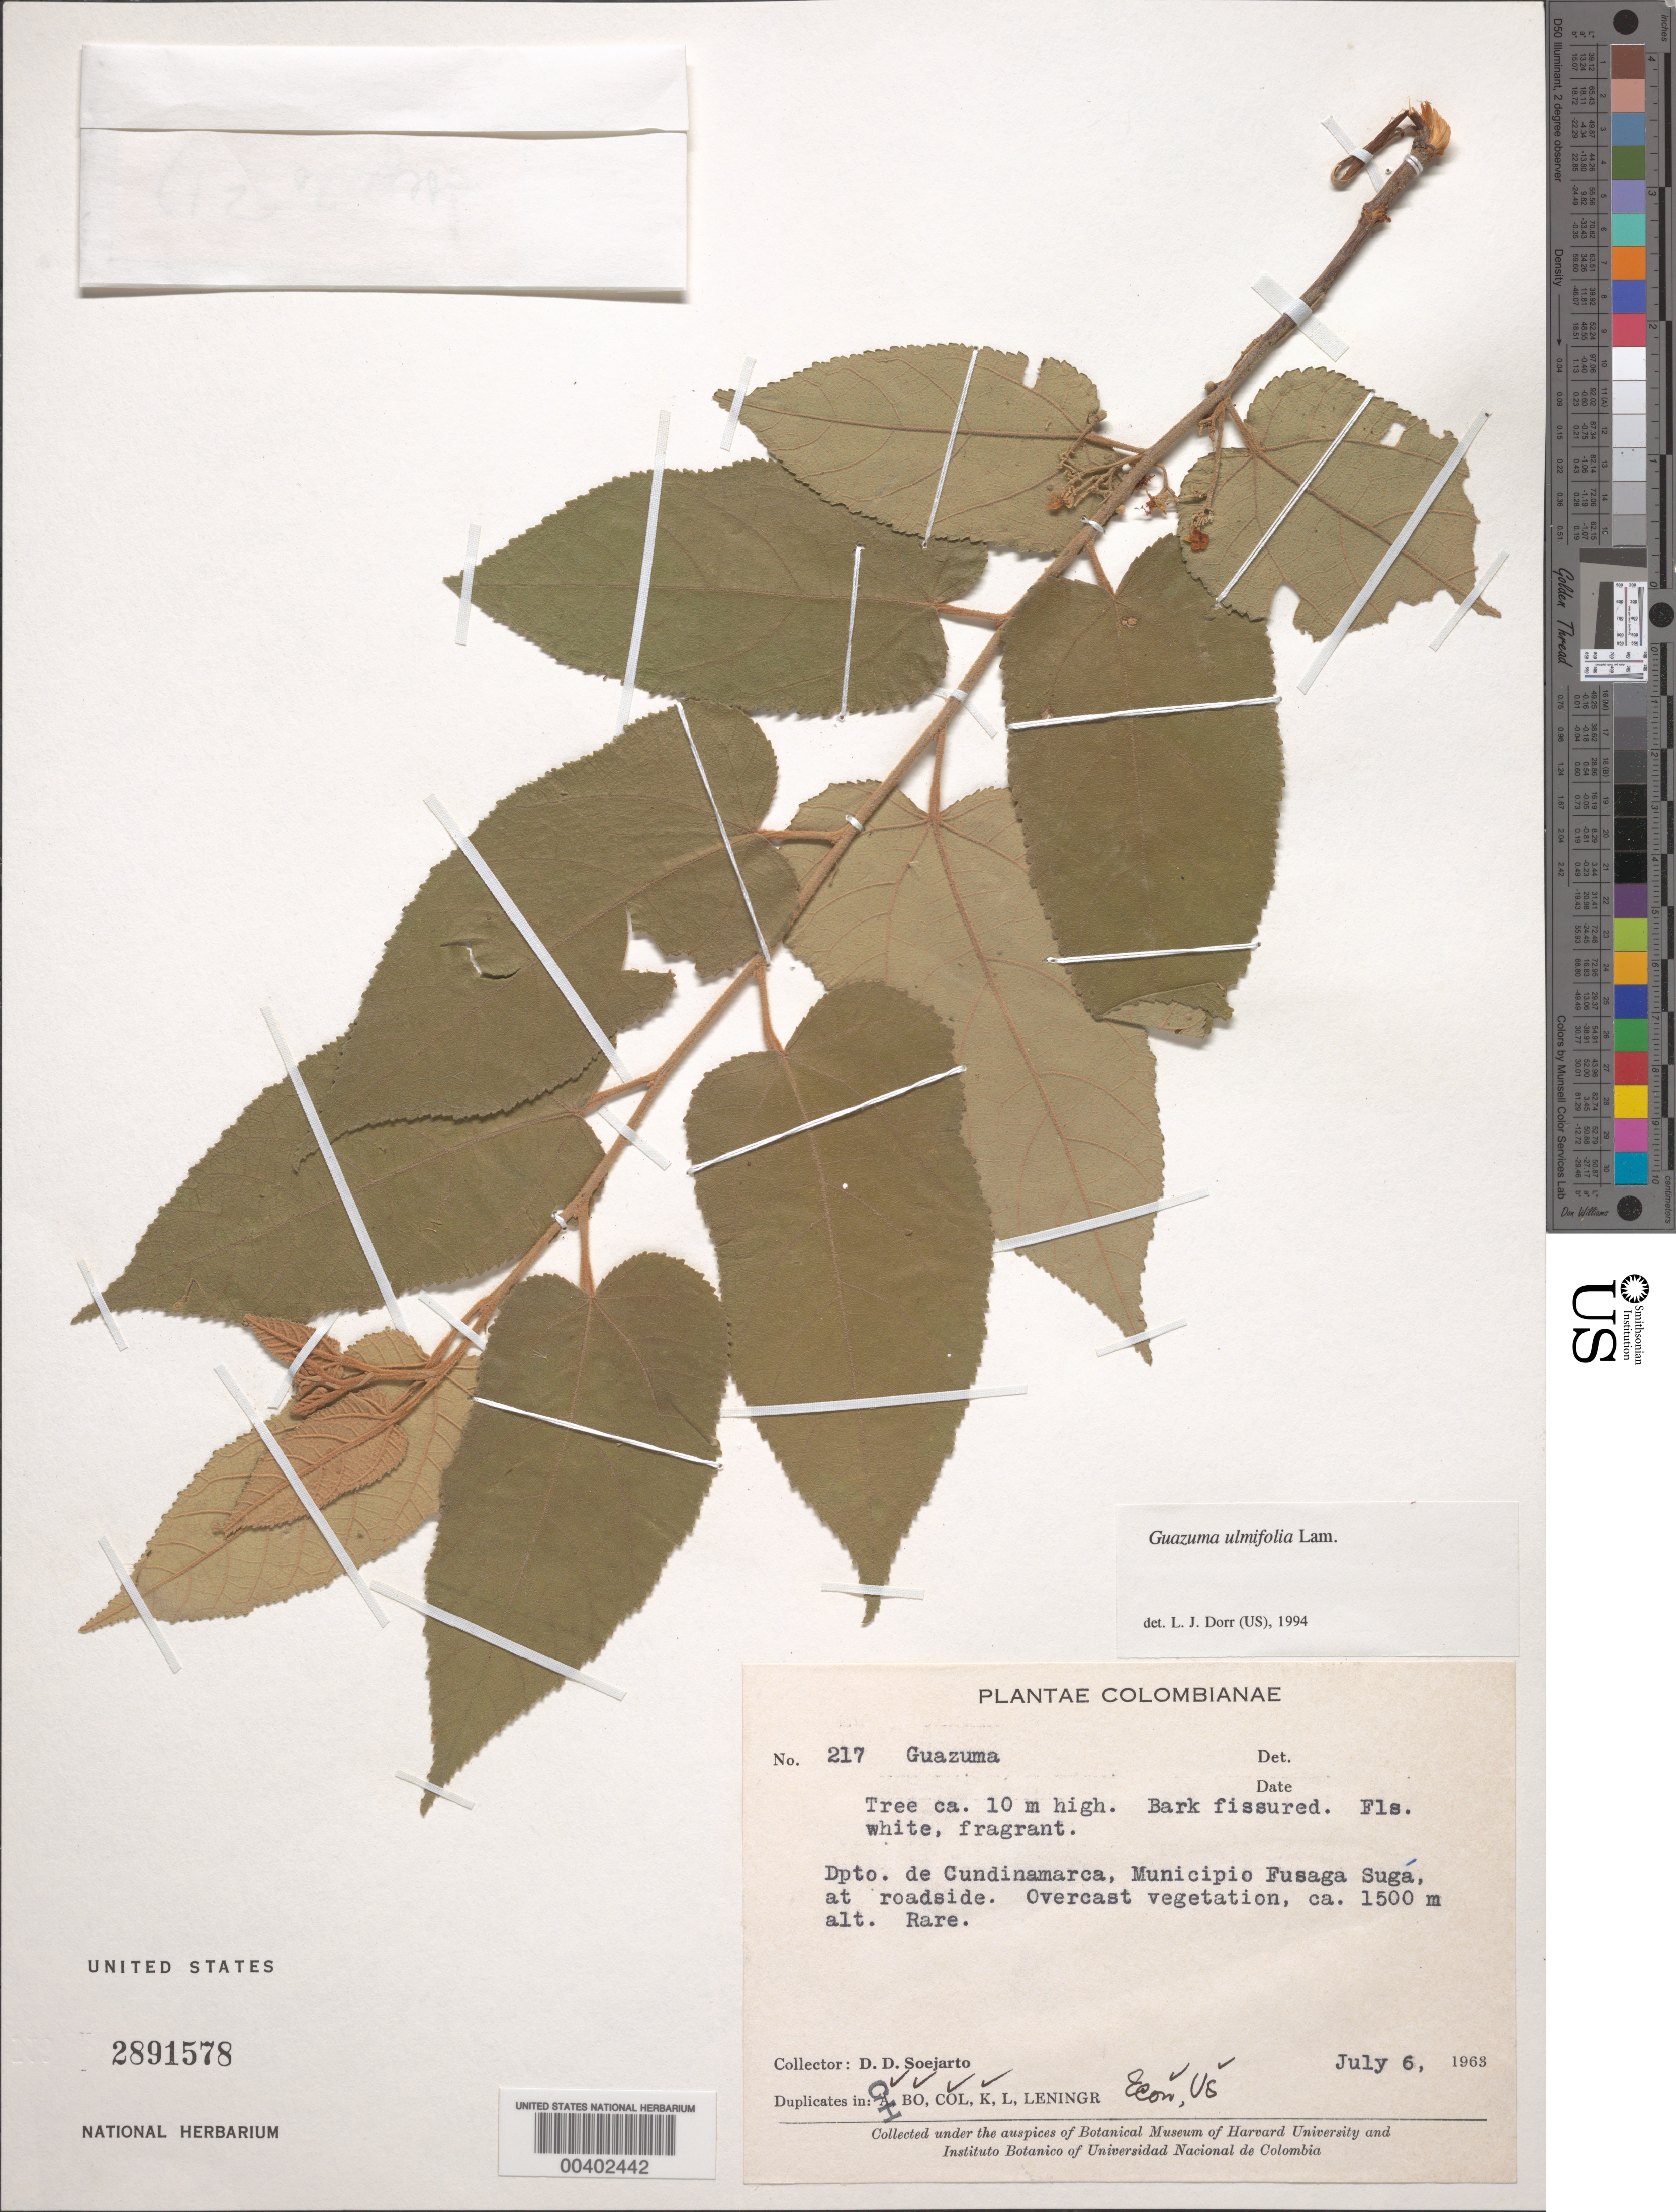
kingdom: Plantae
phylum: Tracheophyta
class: Magnoliopsida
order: Malvales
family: Malvaceae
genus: Guazuma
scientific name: Guazuma ulmifolia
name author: Lam.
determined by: Dorr, L. J., (BOT), Smithsonian Institution - National Museum of Natural History (UNITED STATES)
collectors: D. D. Soejarto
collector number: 217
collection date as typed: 06 Jul 1963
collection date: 1963-07-06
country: Colombia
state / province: Cundinamarca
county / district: Fusagasugá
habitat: roadside. Overcast vegetation.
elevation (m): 1500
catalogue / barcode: US 2891578